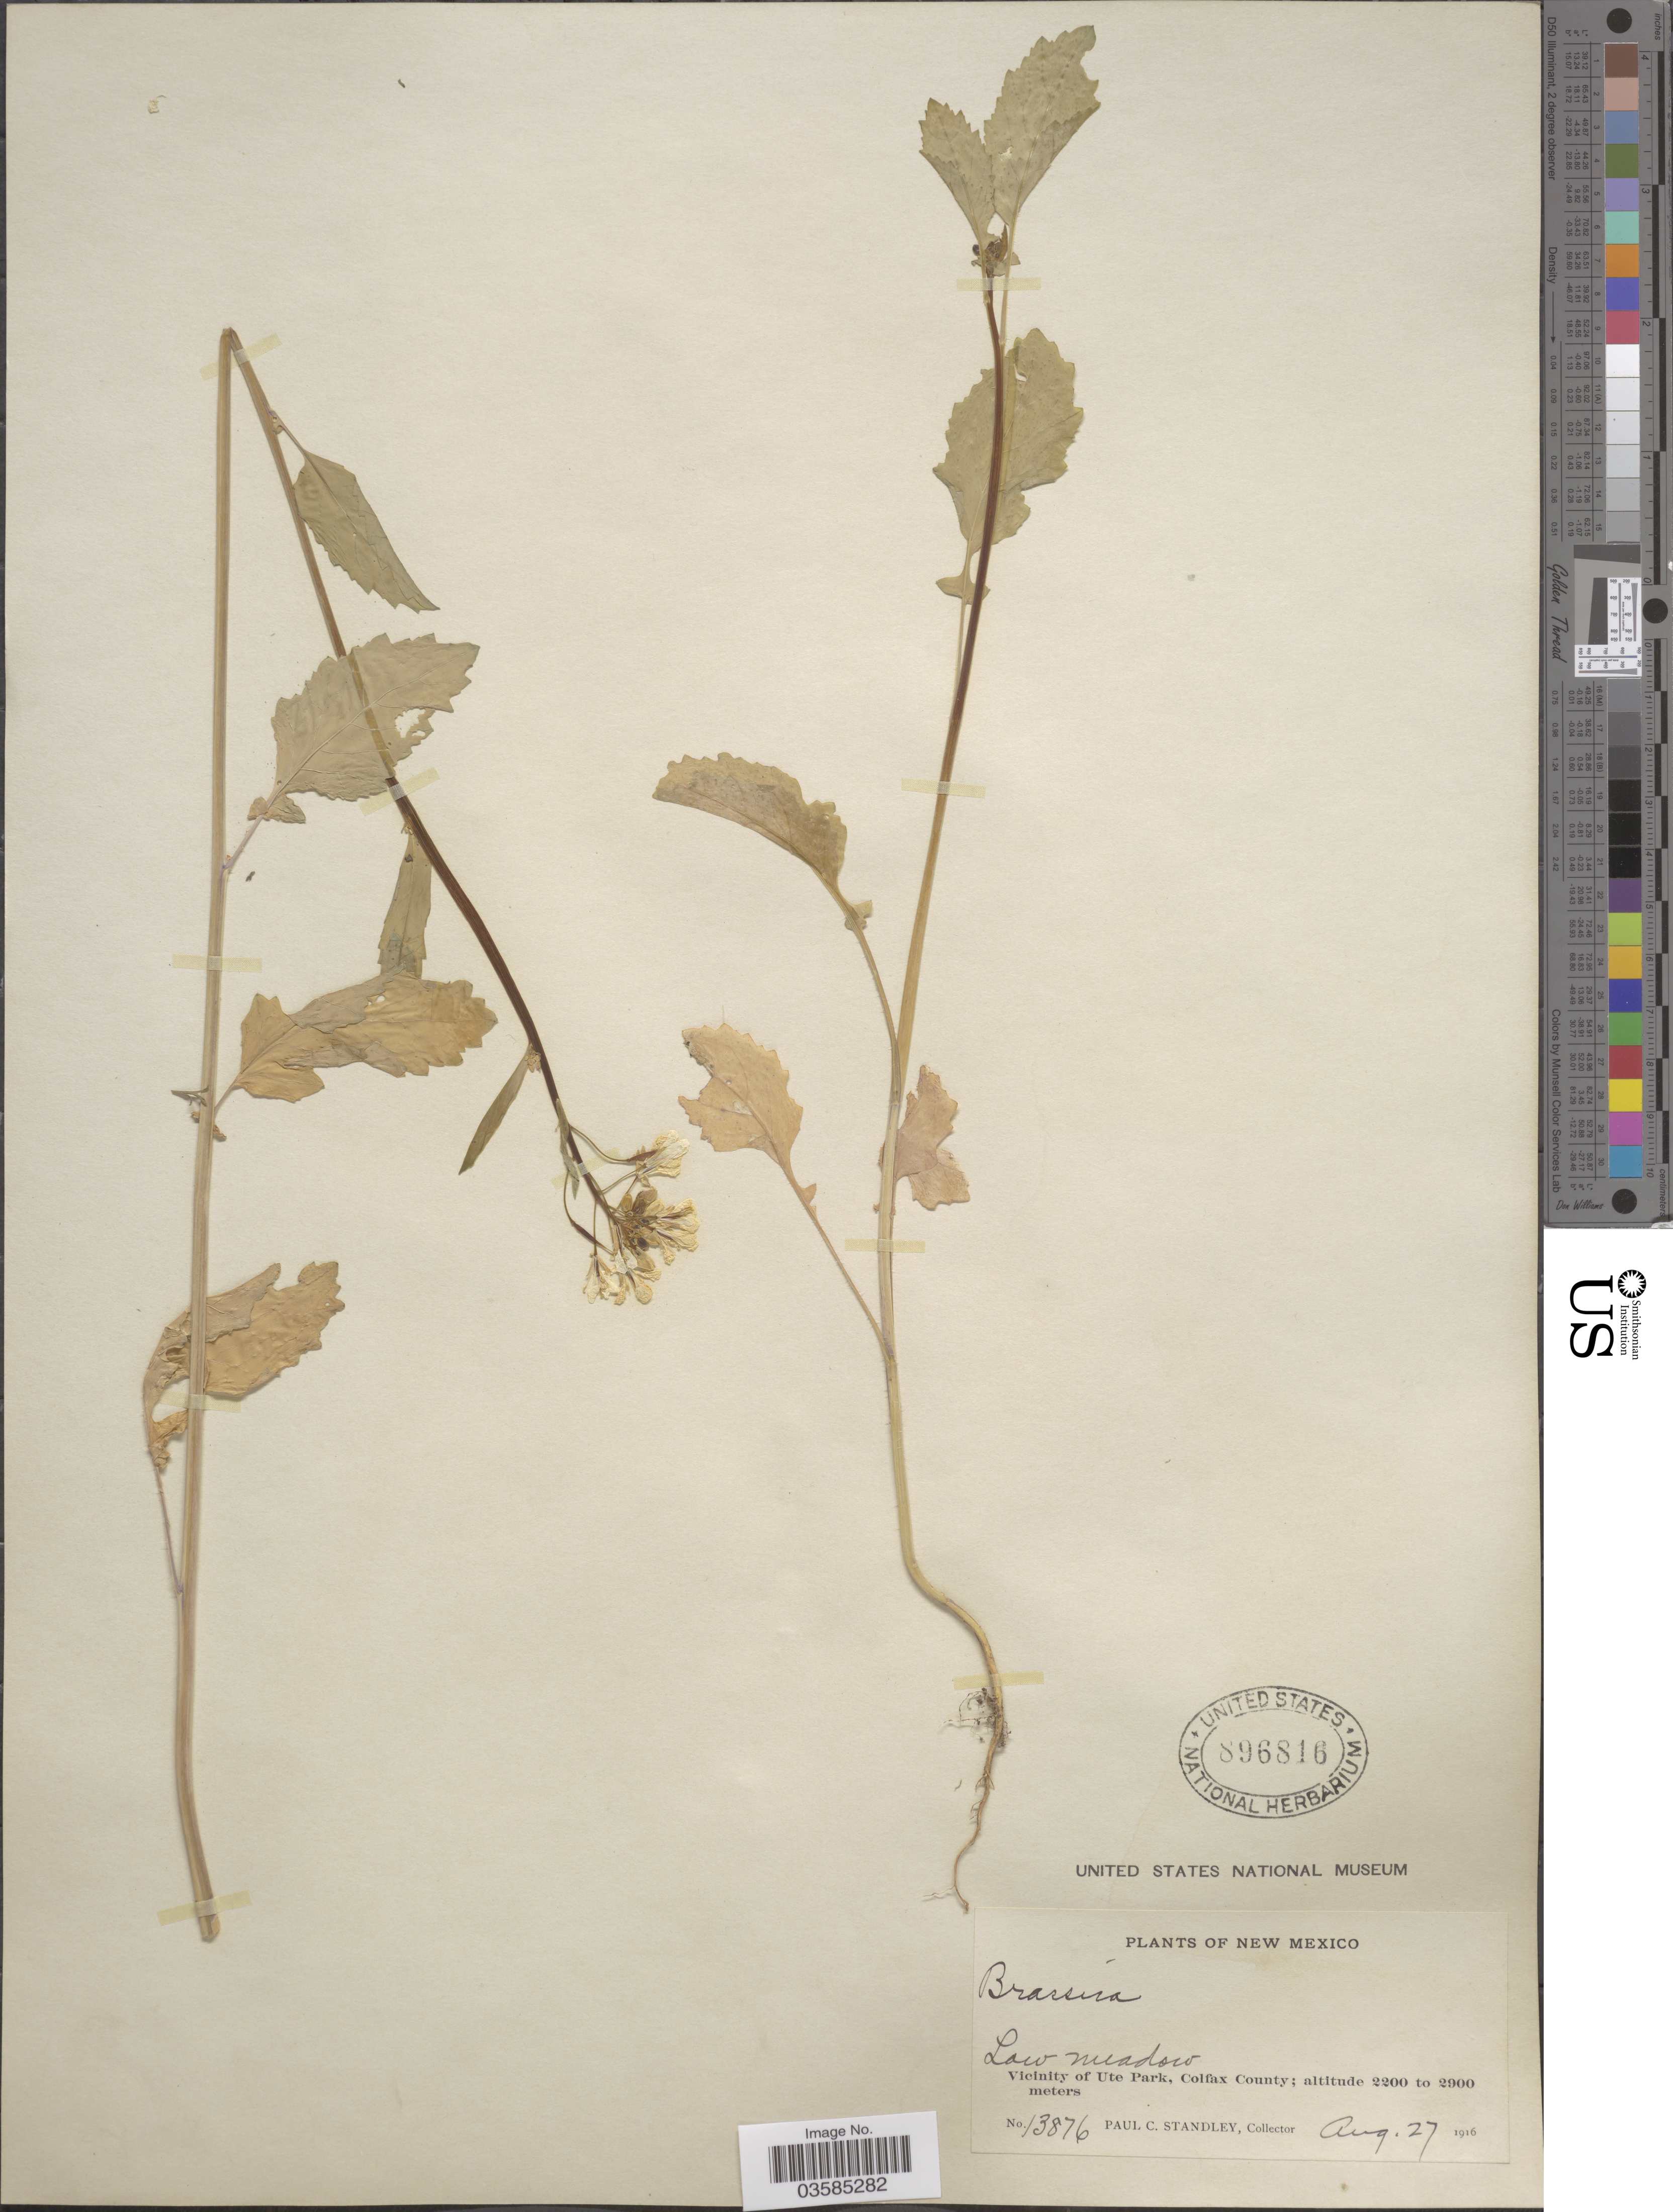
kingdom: Plantae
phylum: Tracheophyta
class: Magnoliopsida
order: Brassicales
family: Brassicaceae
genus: Brassica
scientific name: Brassica sp.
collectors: P. C. Standley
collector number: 13876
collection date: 1916-08-27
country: United States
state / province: New Mexico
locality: Vicinity of Ute Park, Colfax County.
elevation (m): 2200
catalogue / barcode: US 896816